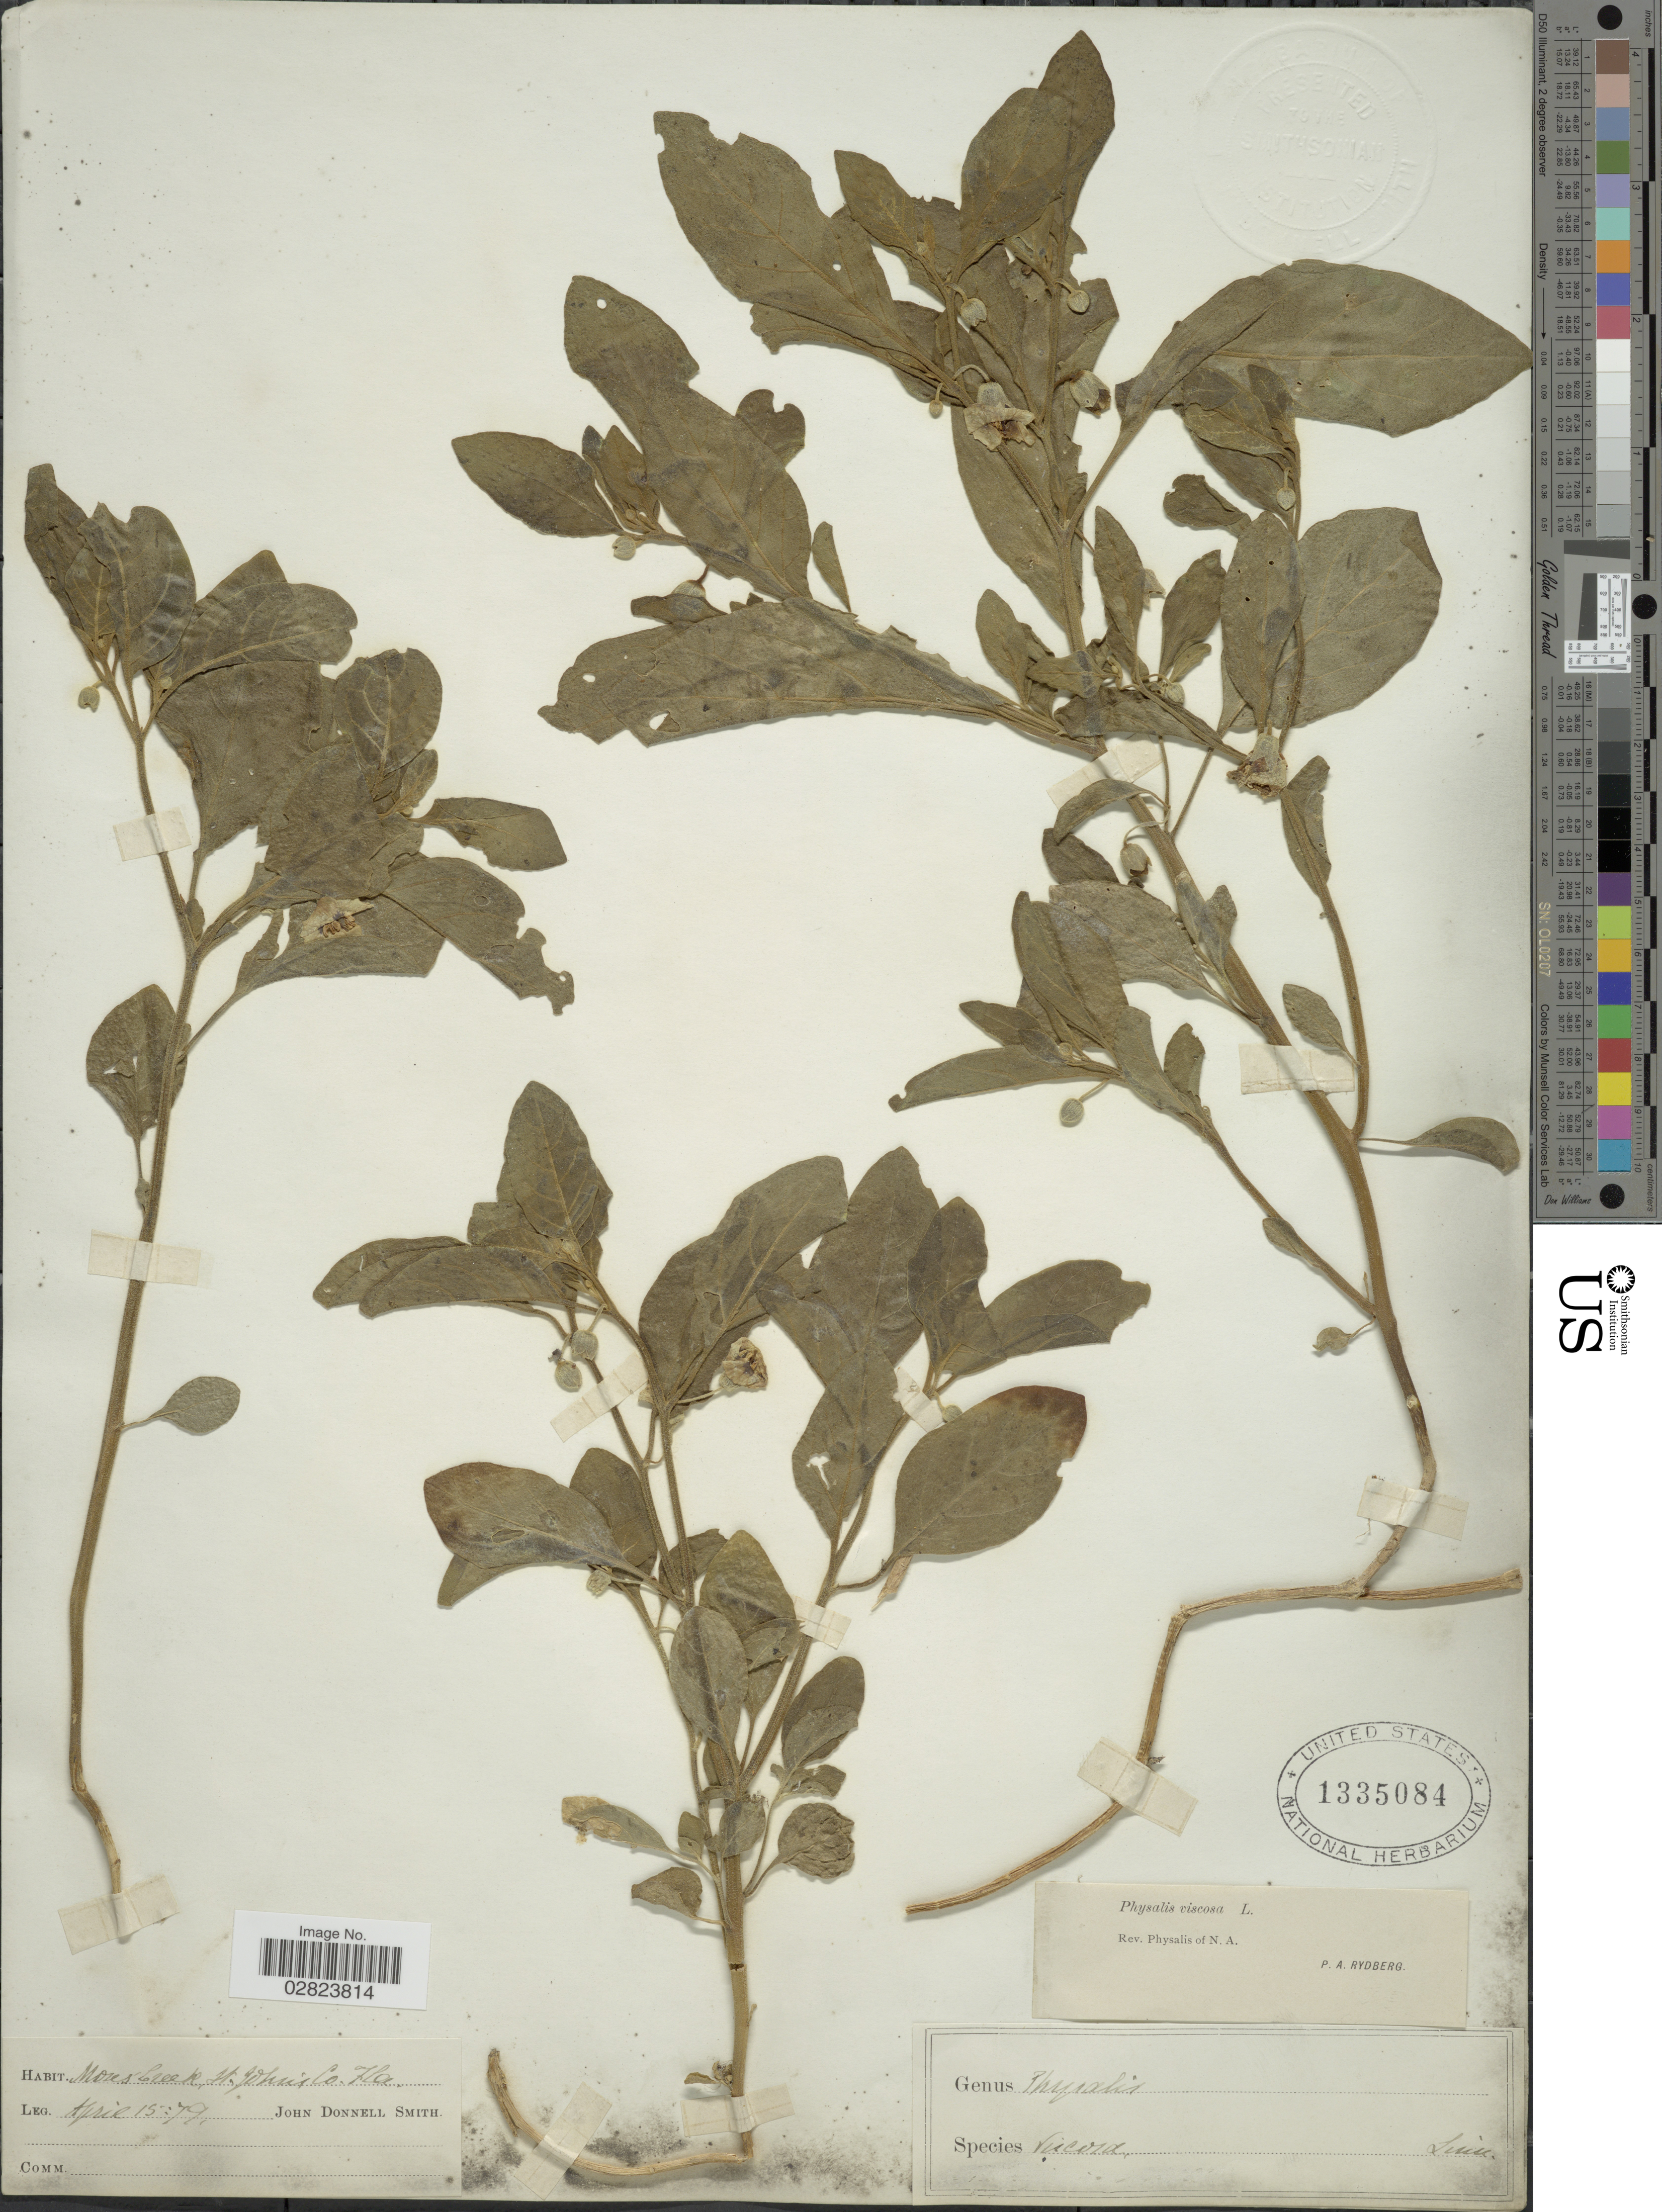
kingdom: Plantae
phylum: Tracheophyta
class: Magnoliopsida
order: Solanales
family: Solanaceae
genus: Physalis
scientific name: Physalis maritima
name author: M.A. Curtis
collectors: J. Donnell Smith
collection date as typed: Transcribed d/m/y: 15/4/79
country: United States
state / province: Florida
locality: Moses Creek, St. John's Co.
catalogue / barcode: US 1335084